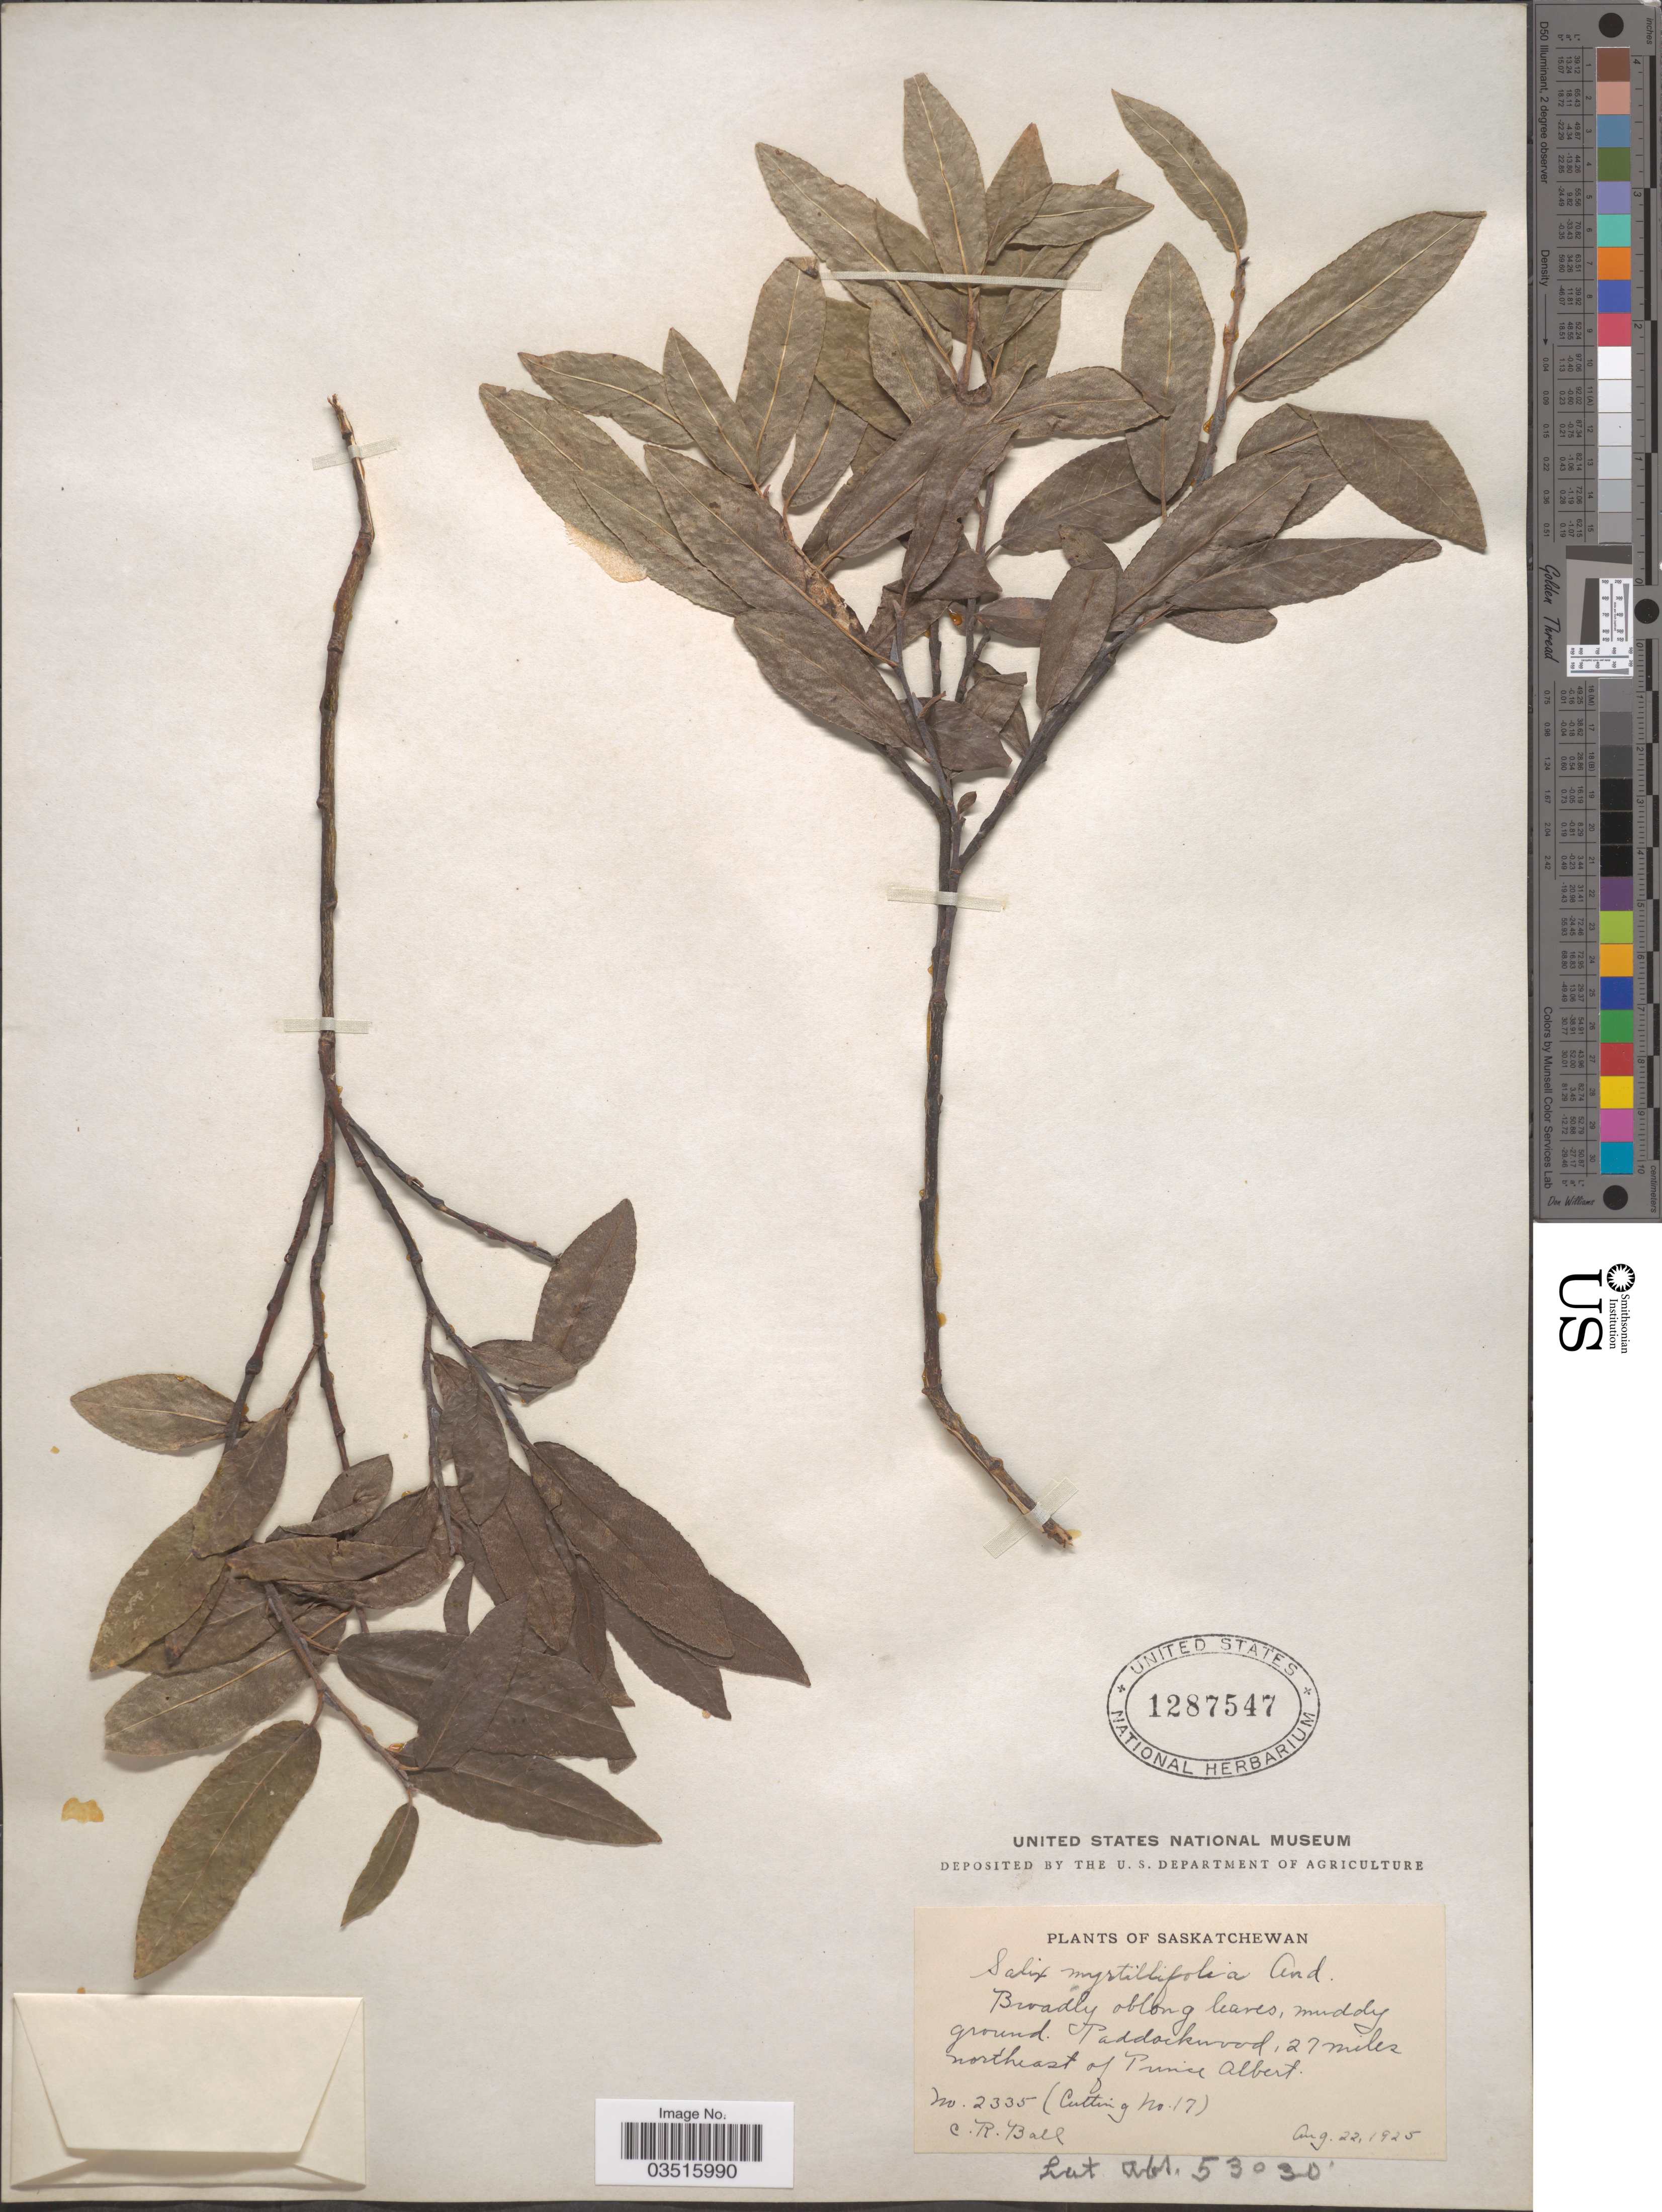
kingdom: Plantae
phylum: Tracheophyta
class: Magnoliopsida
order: Malpighiales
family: Salicaceae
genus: Salix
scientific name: Salix myrtillifolia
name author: Andersson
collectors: C. R. Ball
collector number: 2335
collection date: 1925-08-22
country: Canada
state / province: Saskatchewan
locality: Paddockwood, 27 miles northeast of Prince Albert.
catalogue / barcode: US 1287547